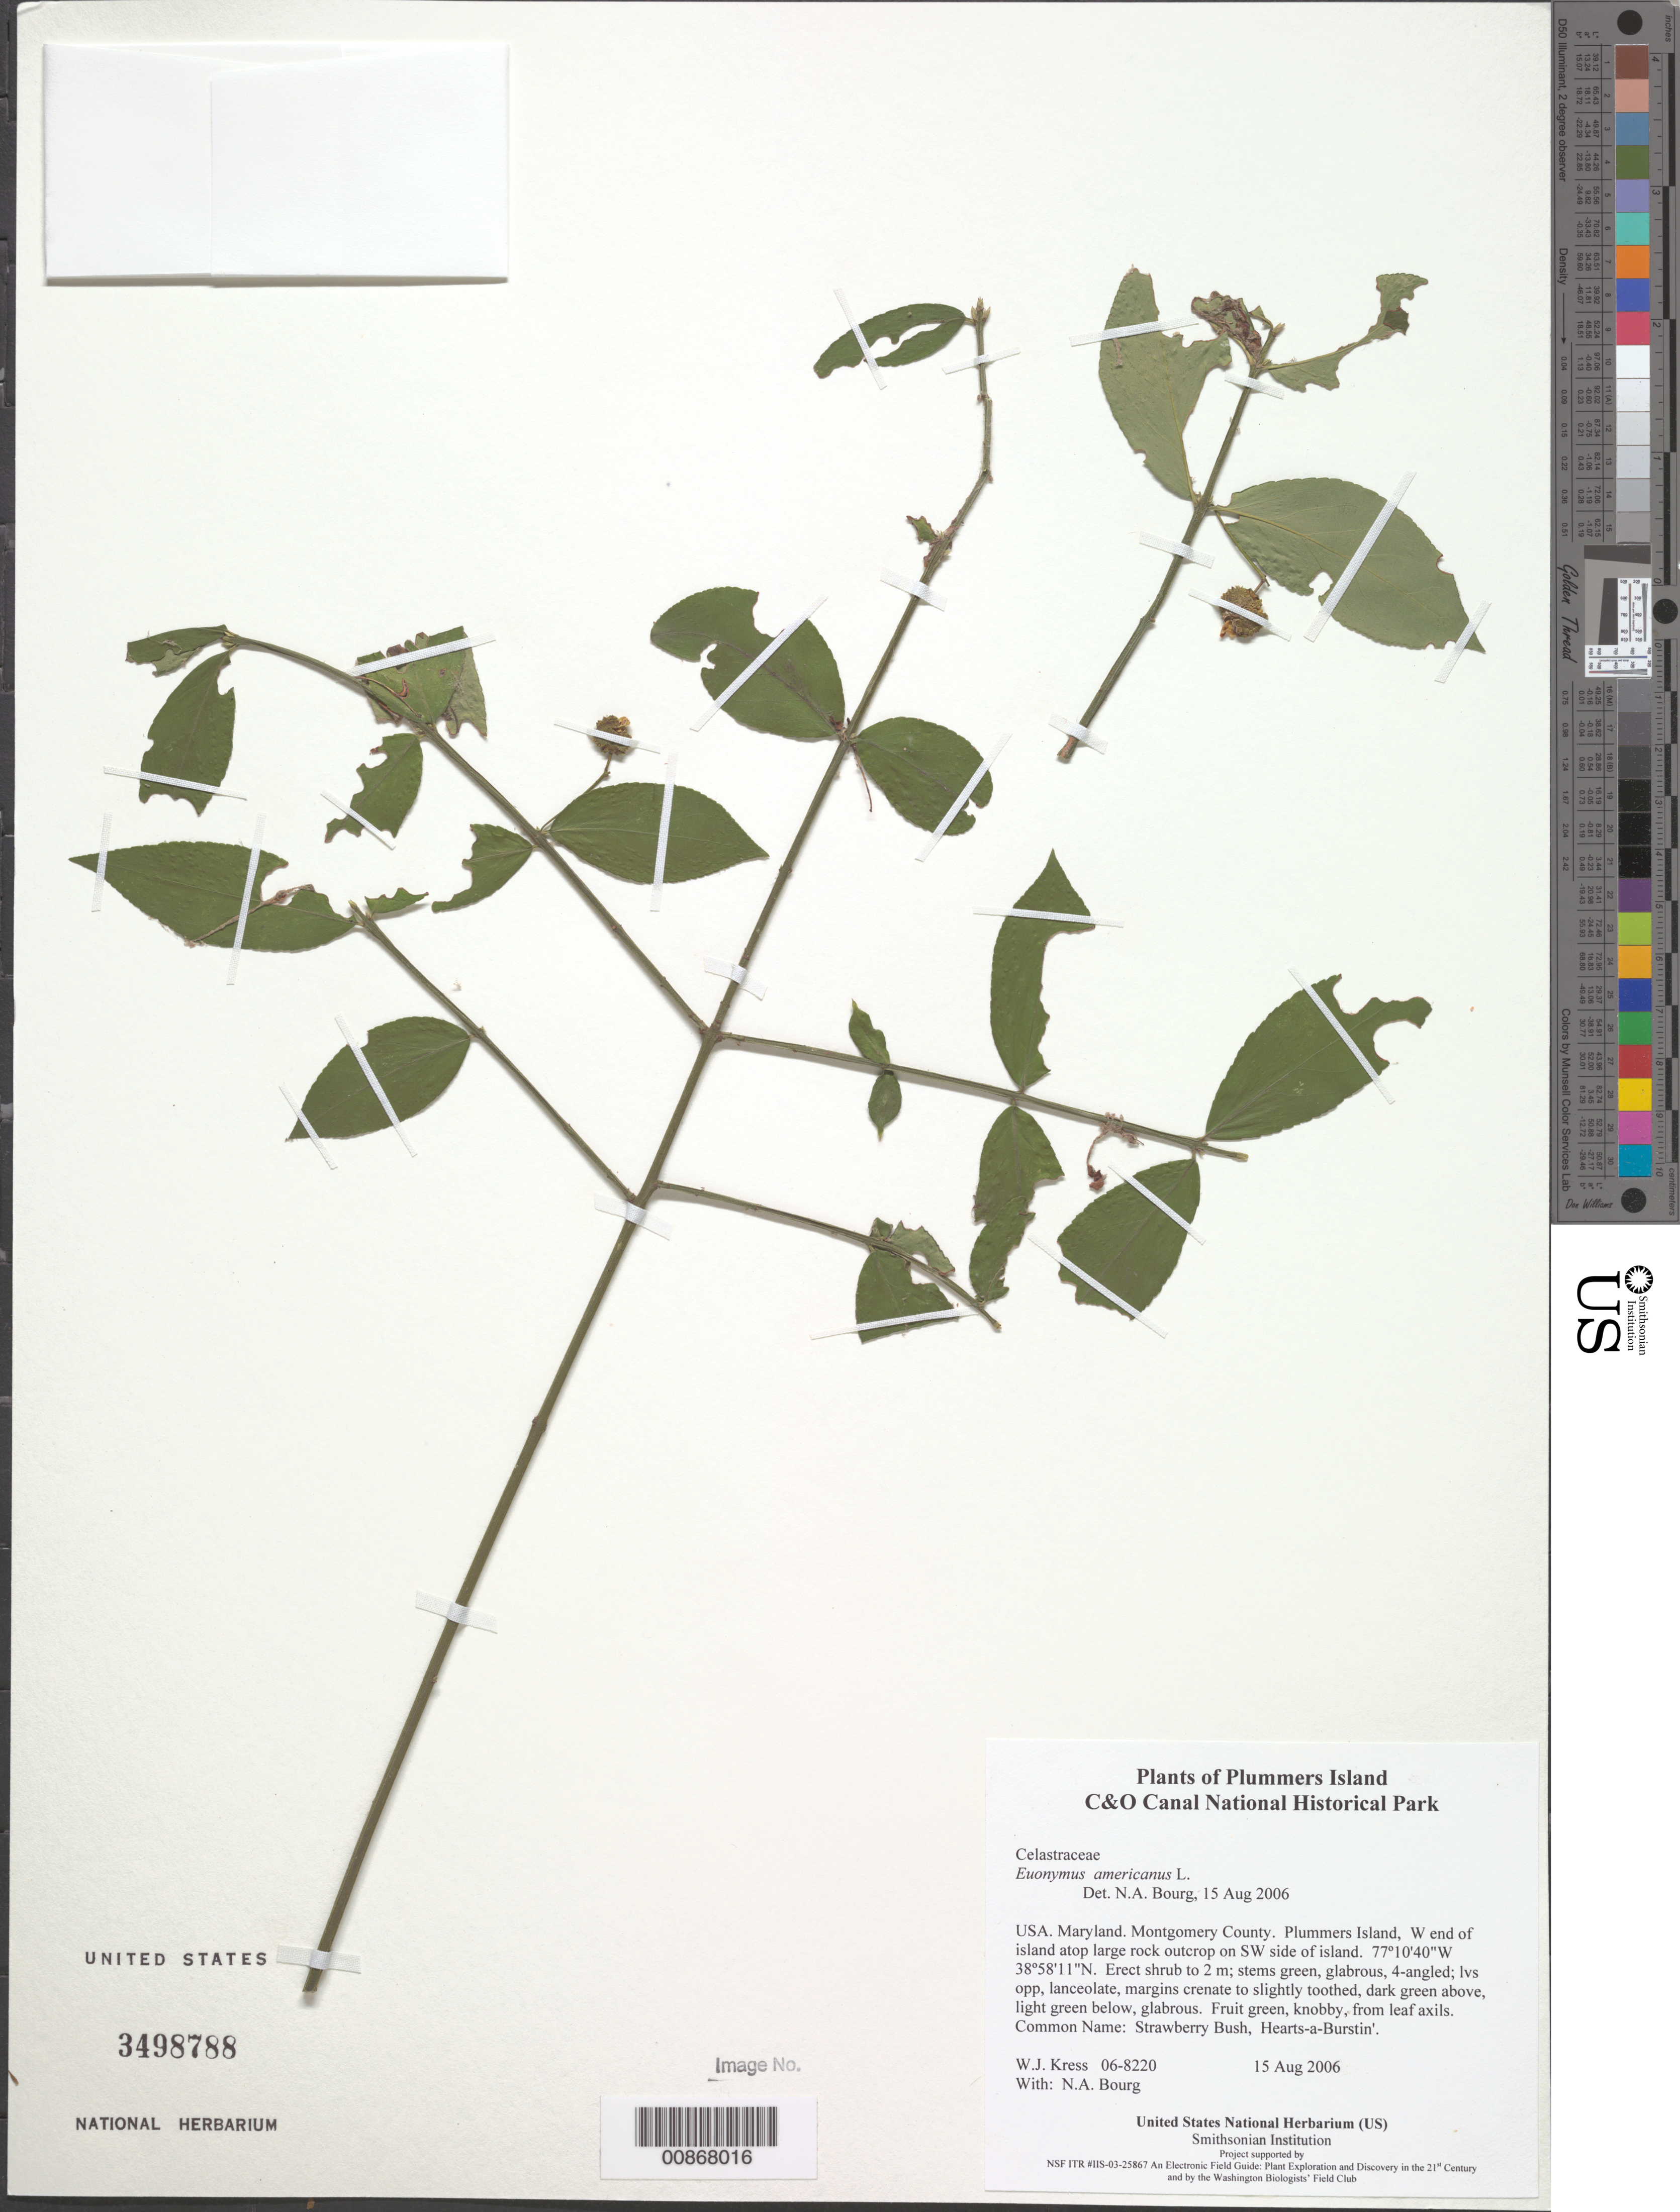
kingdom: Plantae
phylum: Tracheophyta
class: Magnoliopsida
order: Celastrales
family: Celastraceae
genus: Euonymus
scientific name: Euonymus americanus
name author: L.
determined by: Bourg, N. A.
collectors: W. J. Kress & N. A. Bourg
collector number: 06-8220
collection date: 2006-08-15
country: United States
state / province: Maryland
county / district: Montgomery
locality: Chesapeake and Ohio Canal National Historical Park, Plummers Island, W end of island atop large rock outcrop on SW side of island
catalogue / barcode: US 3498788